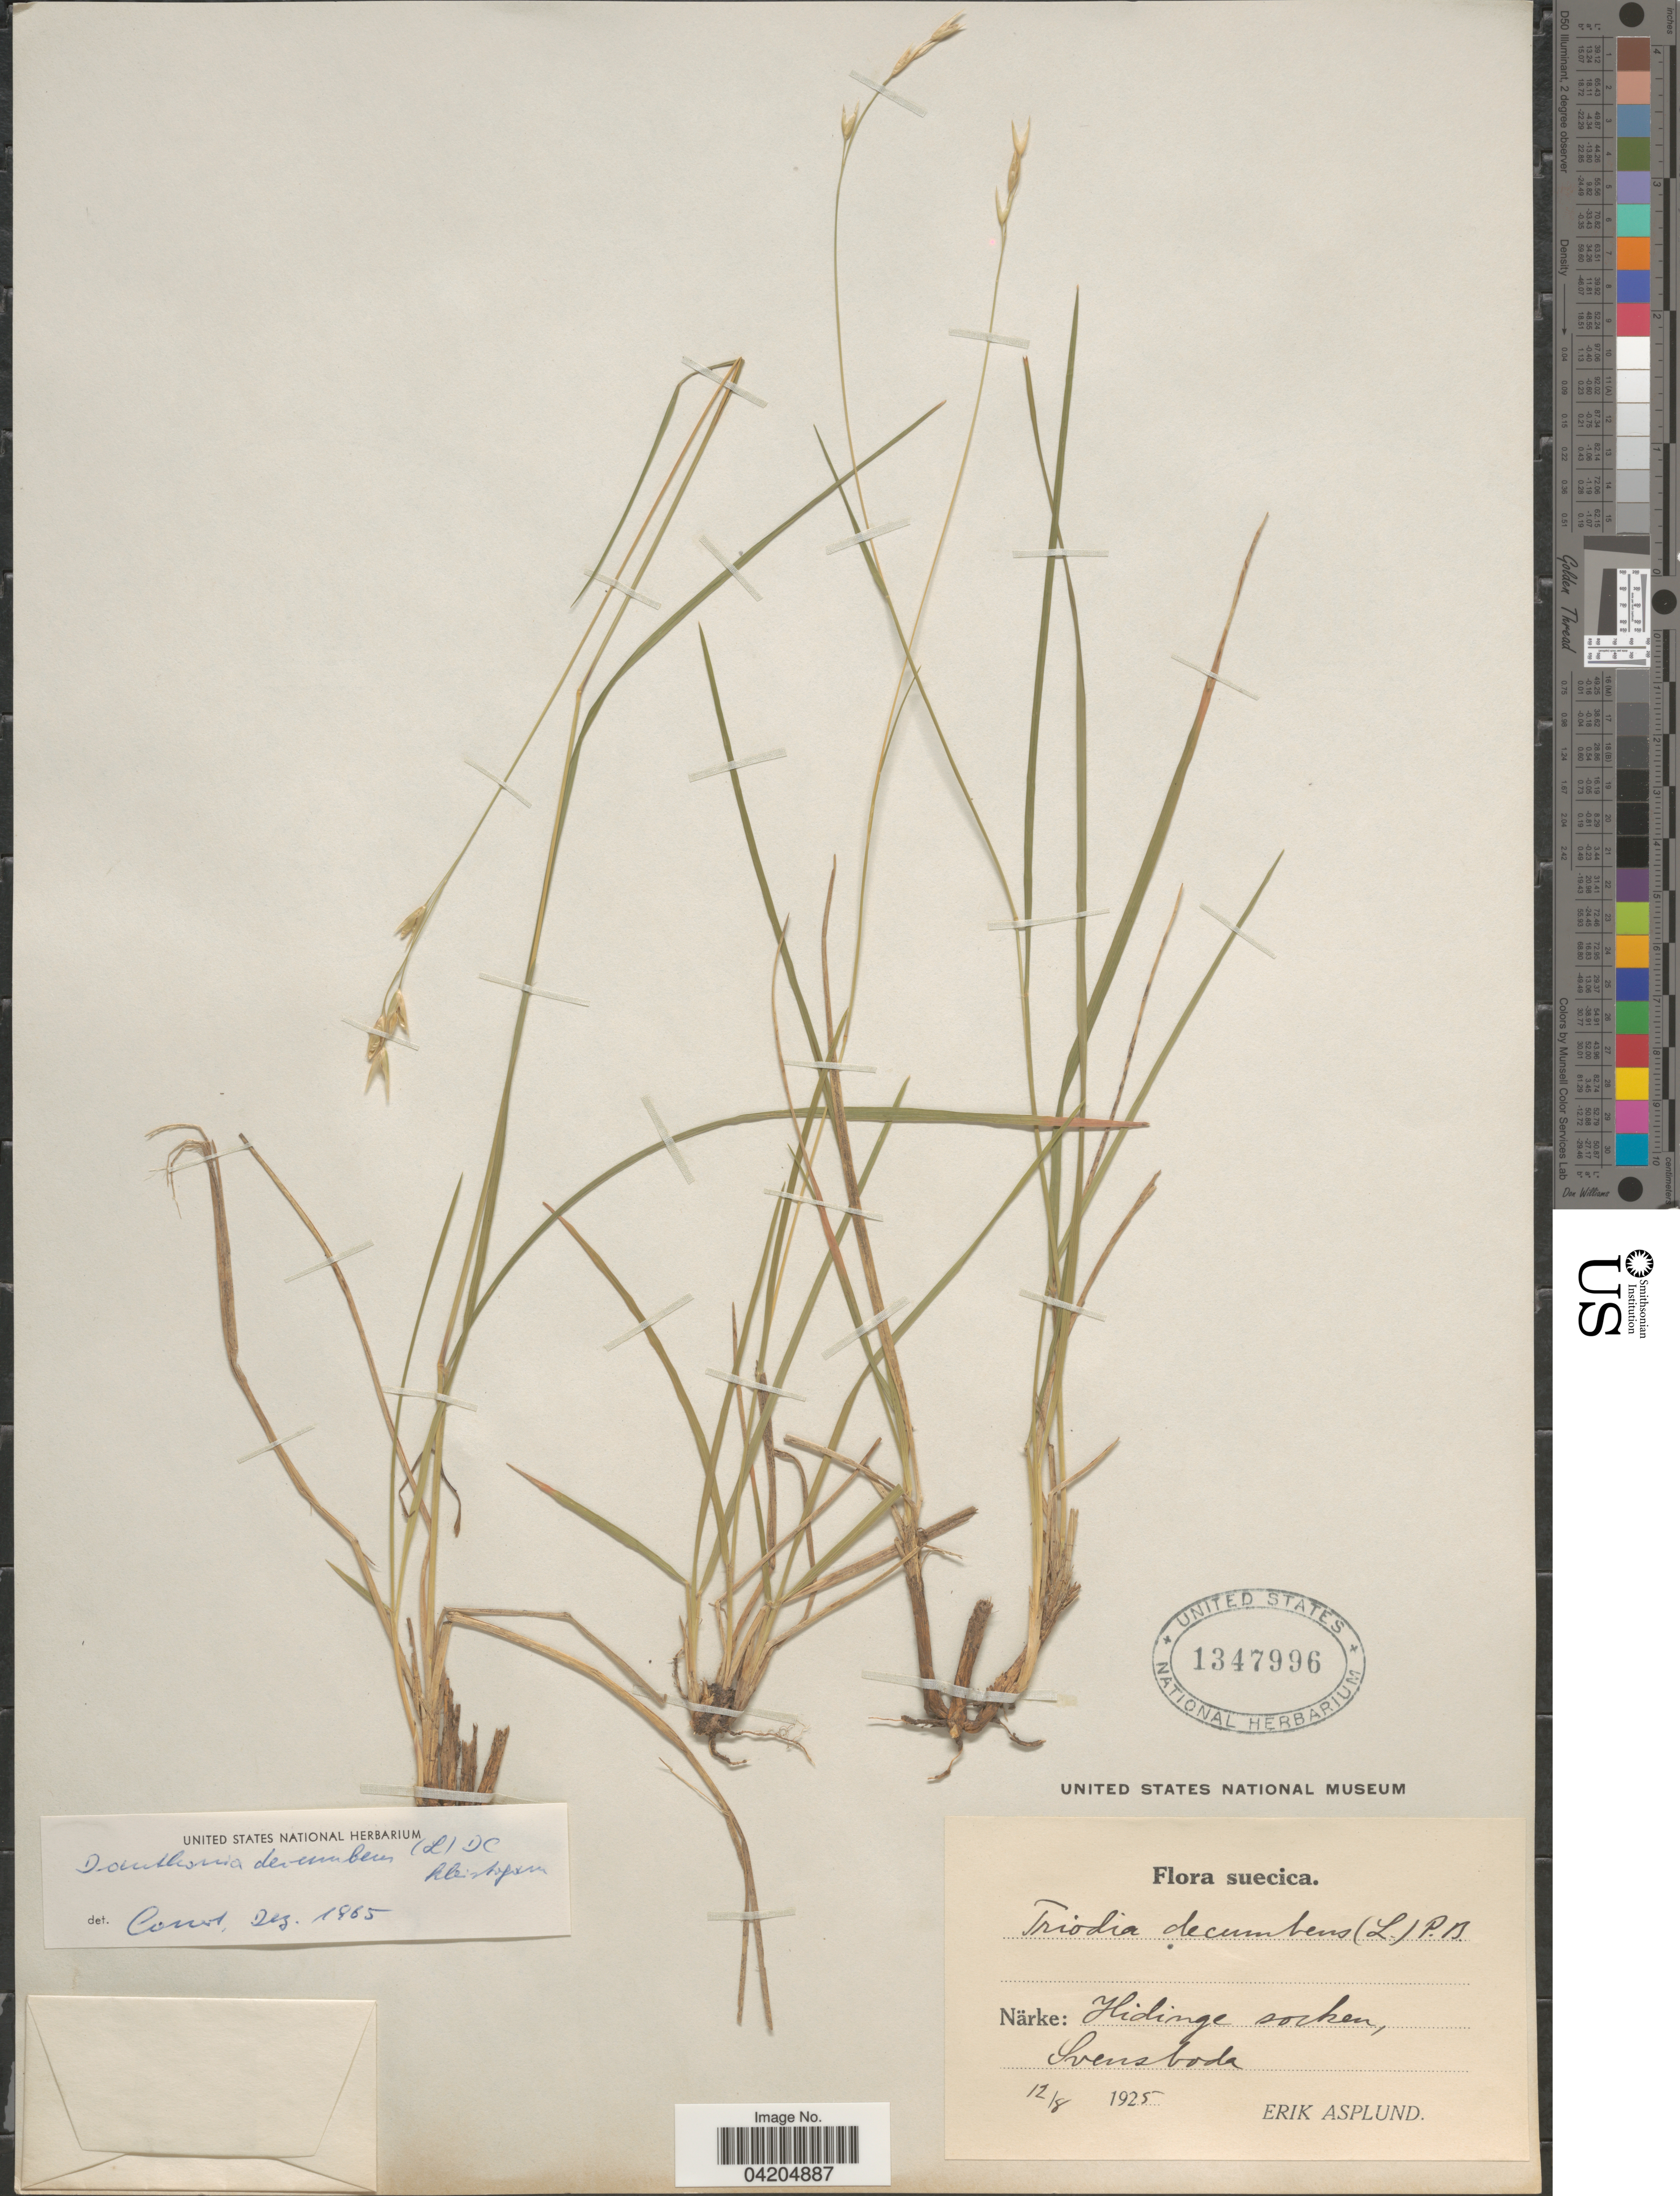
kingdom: Plantae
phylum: Tracheophyta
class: Liliopsida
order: Poales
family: Poaceae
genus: Danthonia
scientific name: Danthonia decumbens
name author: (L.) DC.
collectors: E. Asplund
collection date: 1925-08-12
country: Sweden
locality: Suecica. Närke: Hidinge socken, Svensboda.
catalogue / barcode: US 1347996